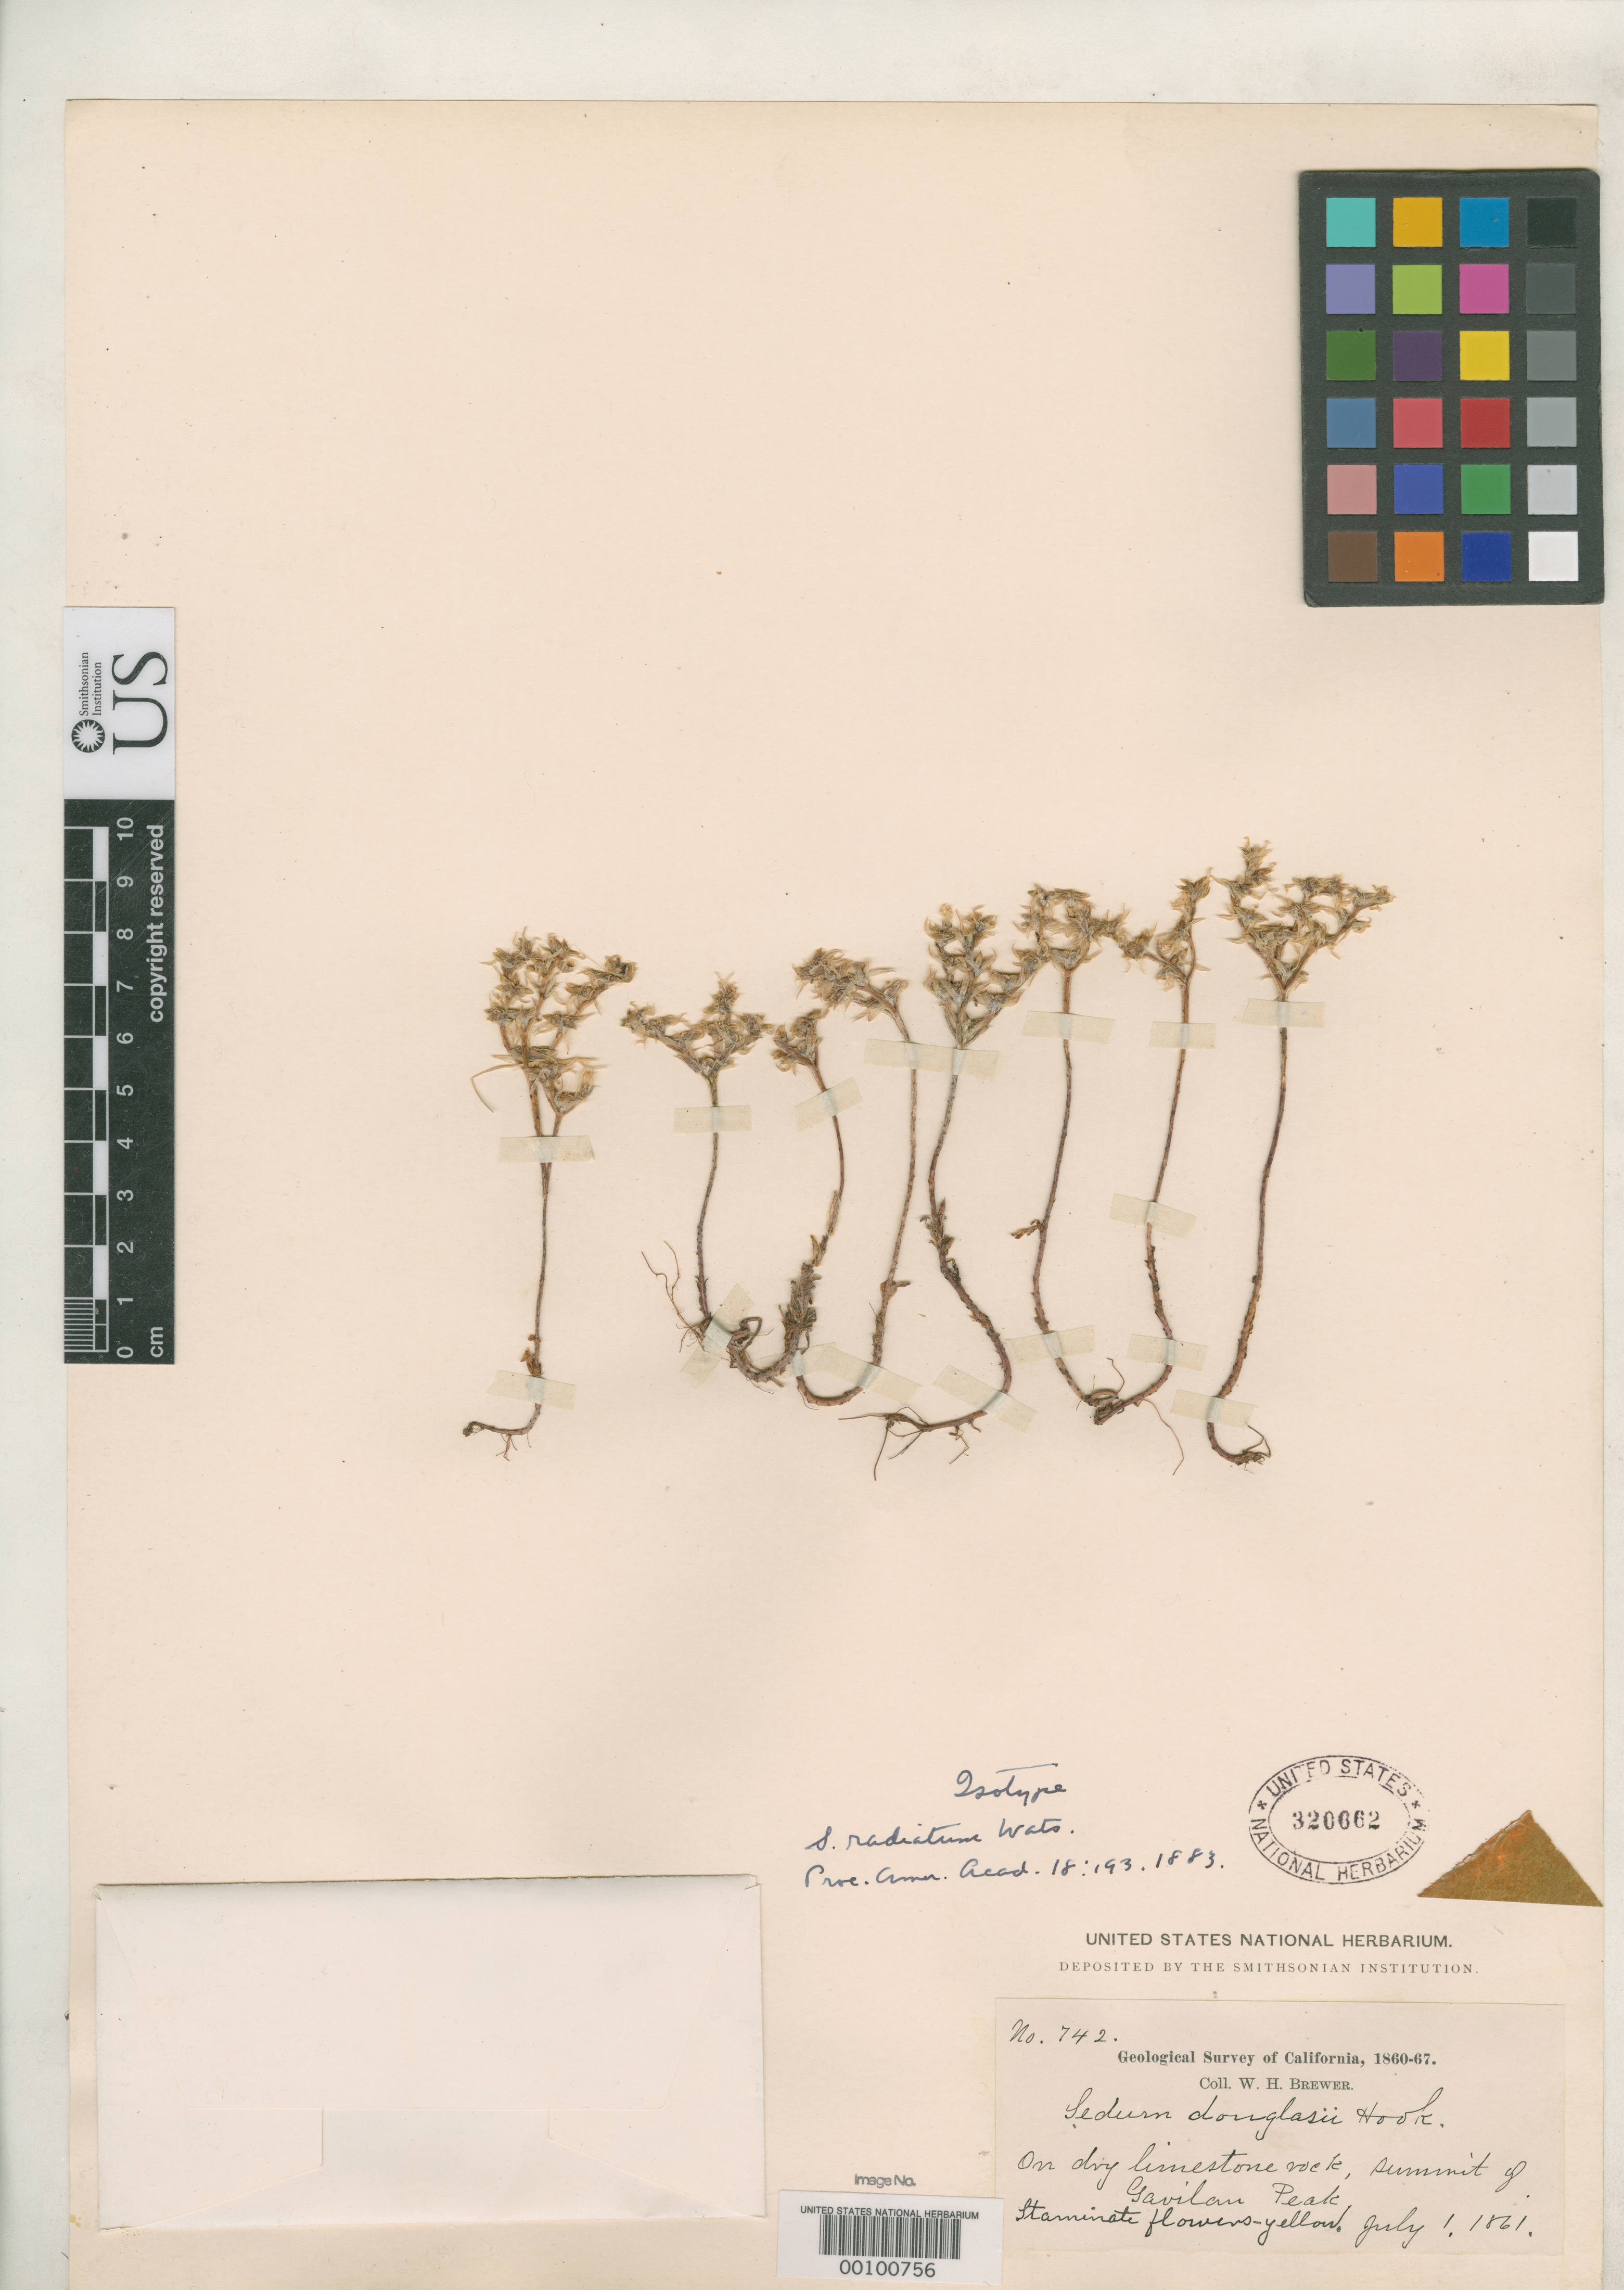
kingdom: Plantae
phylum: Tracheophyta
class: Magnoliopsida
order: Saxifragales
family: Crassulaceae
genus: Sedum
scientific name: Sedum radiatum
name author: S. Watson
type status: Isotype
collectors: W. H. Brewer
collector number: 742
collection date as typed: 01 Jul 1861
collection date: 1861-07-01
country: United States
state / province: California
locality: Gavilan Peak.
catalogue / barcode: US 320662